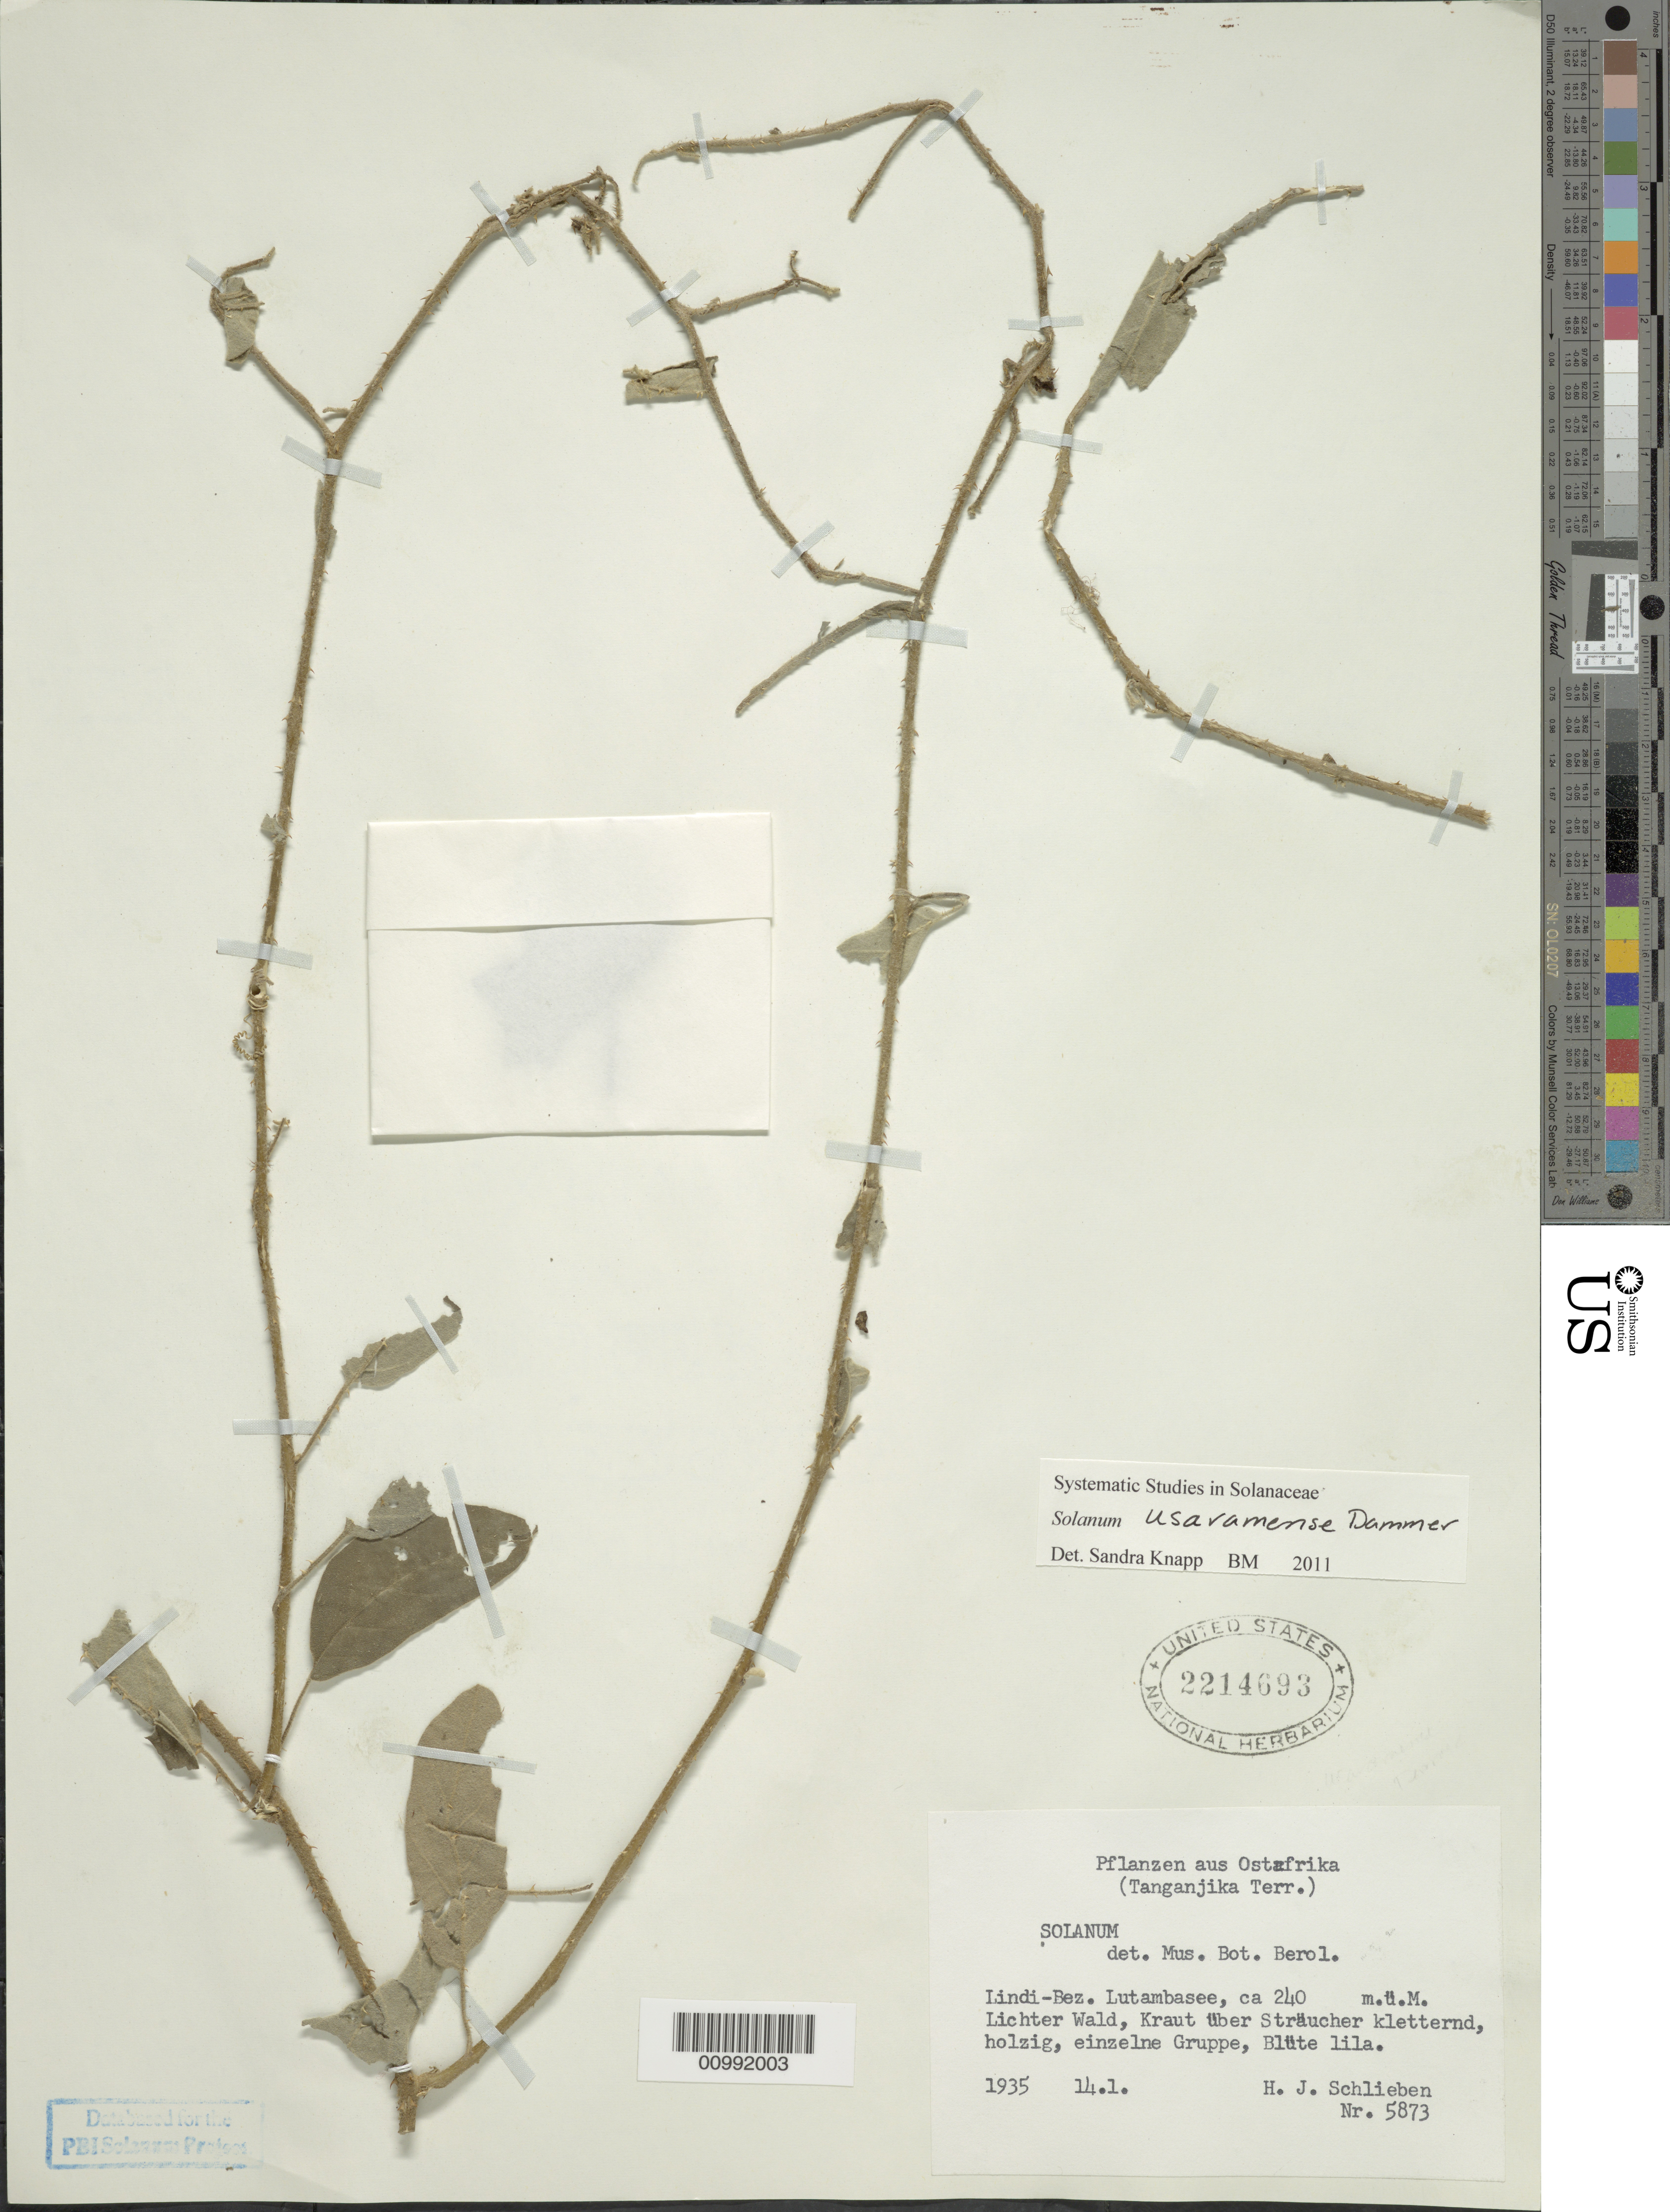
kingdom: Plantae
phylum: Tracheophyta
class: Magnoliopsida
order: Solanales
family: Solanaceae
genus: Solanum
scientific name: Solanum usaramense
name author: Dammer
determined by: Vorontsova, M. S.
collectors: H. J. Schlieben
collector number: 5873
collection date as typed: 14 Jan 1935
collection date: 1935-01-14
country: Tanzania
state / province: Lindi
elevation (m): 240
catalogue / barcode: US 2214693